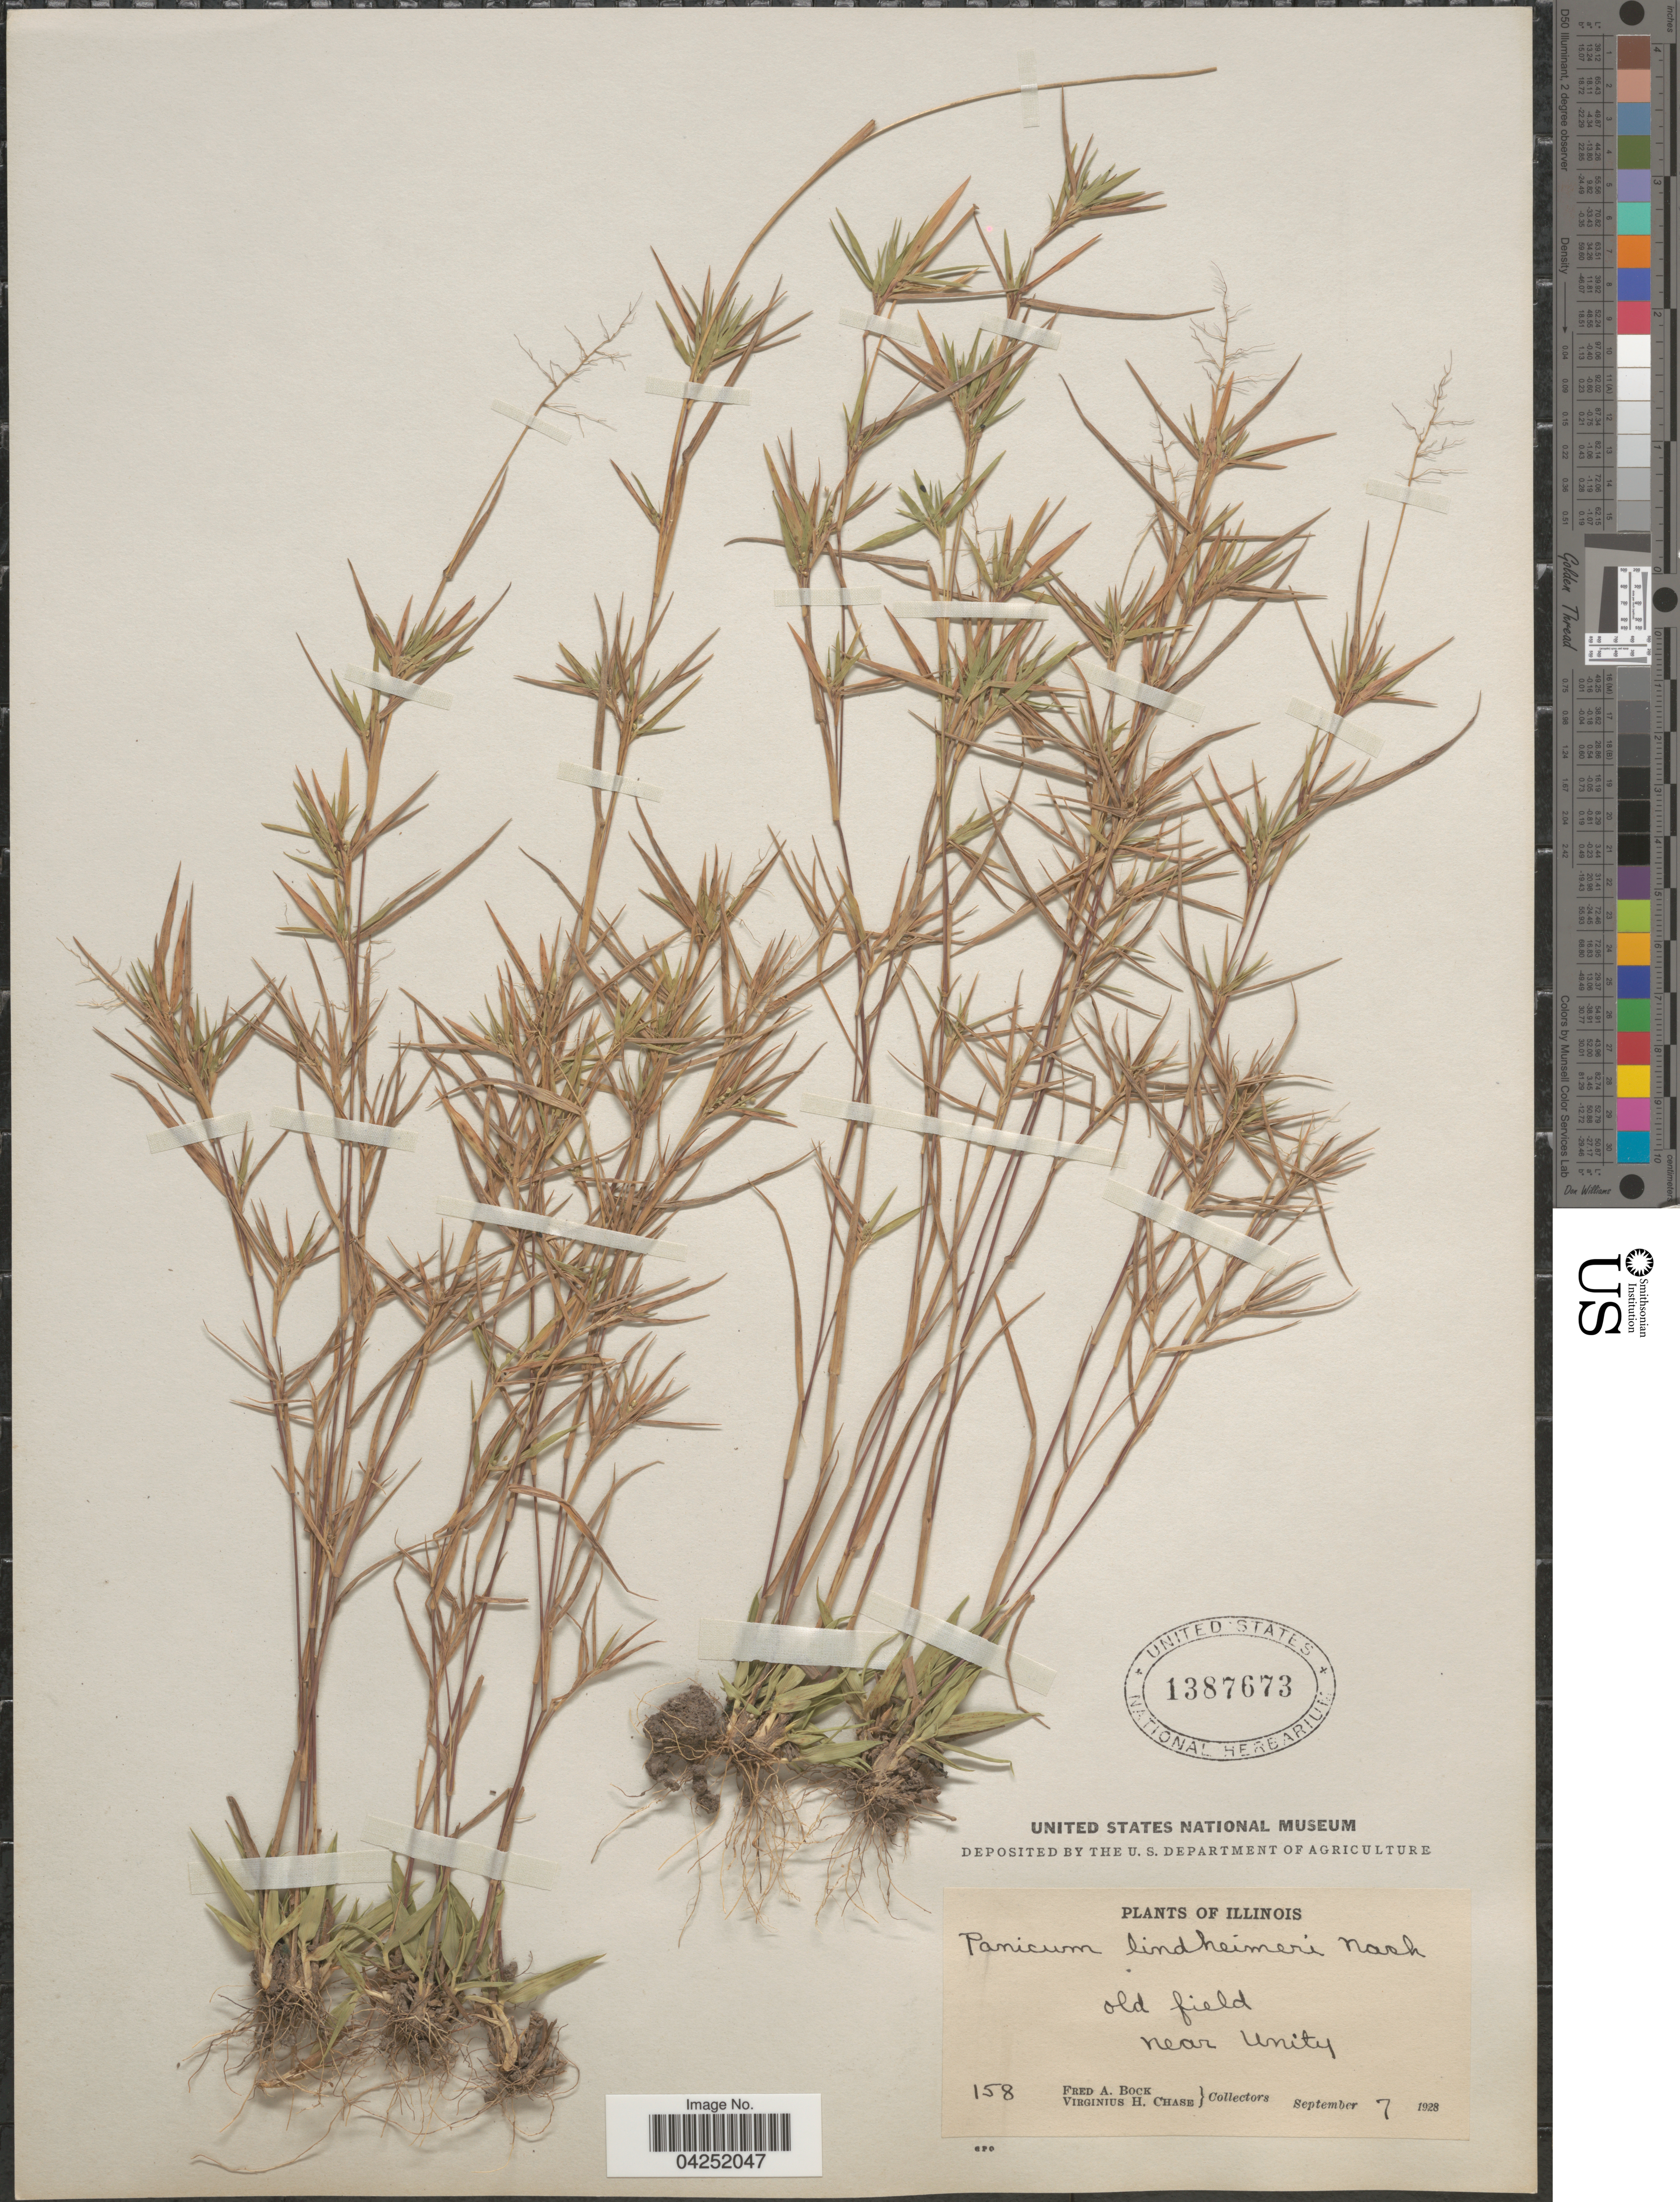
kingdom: Plantae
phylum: Tracheophyta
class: Liliopsida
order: Poales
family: Poaceae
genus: Dichanthelium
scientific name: Dichanthelium acuminatum var. lindheimeri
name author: (Nash) Gould & C.A. Clark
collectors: F. Bock & V. H. Chase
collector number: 158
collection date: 1928-09-07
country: United States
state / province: Illinois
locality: Old field near Unity.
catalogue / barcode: US 1387673